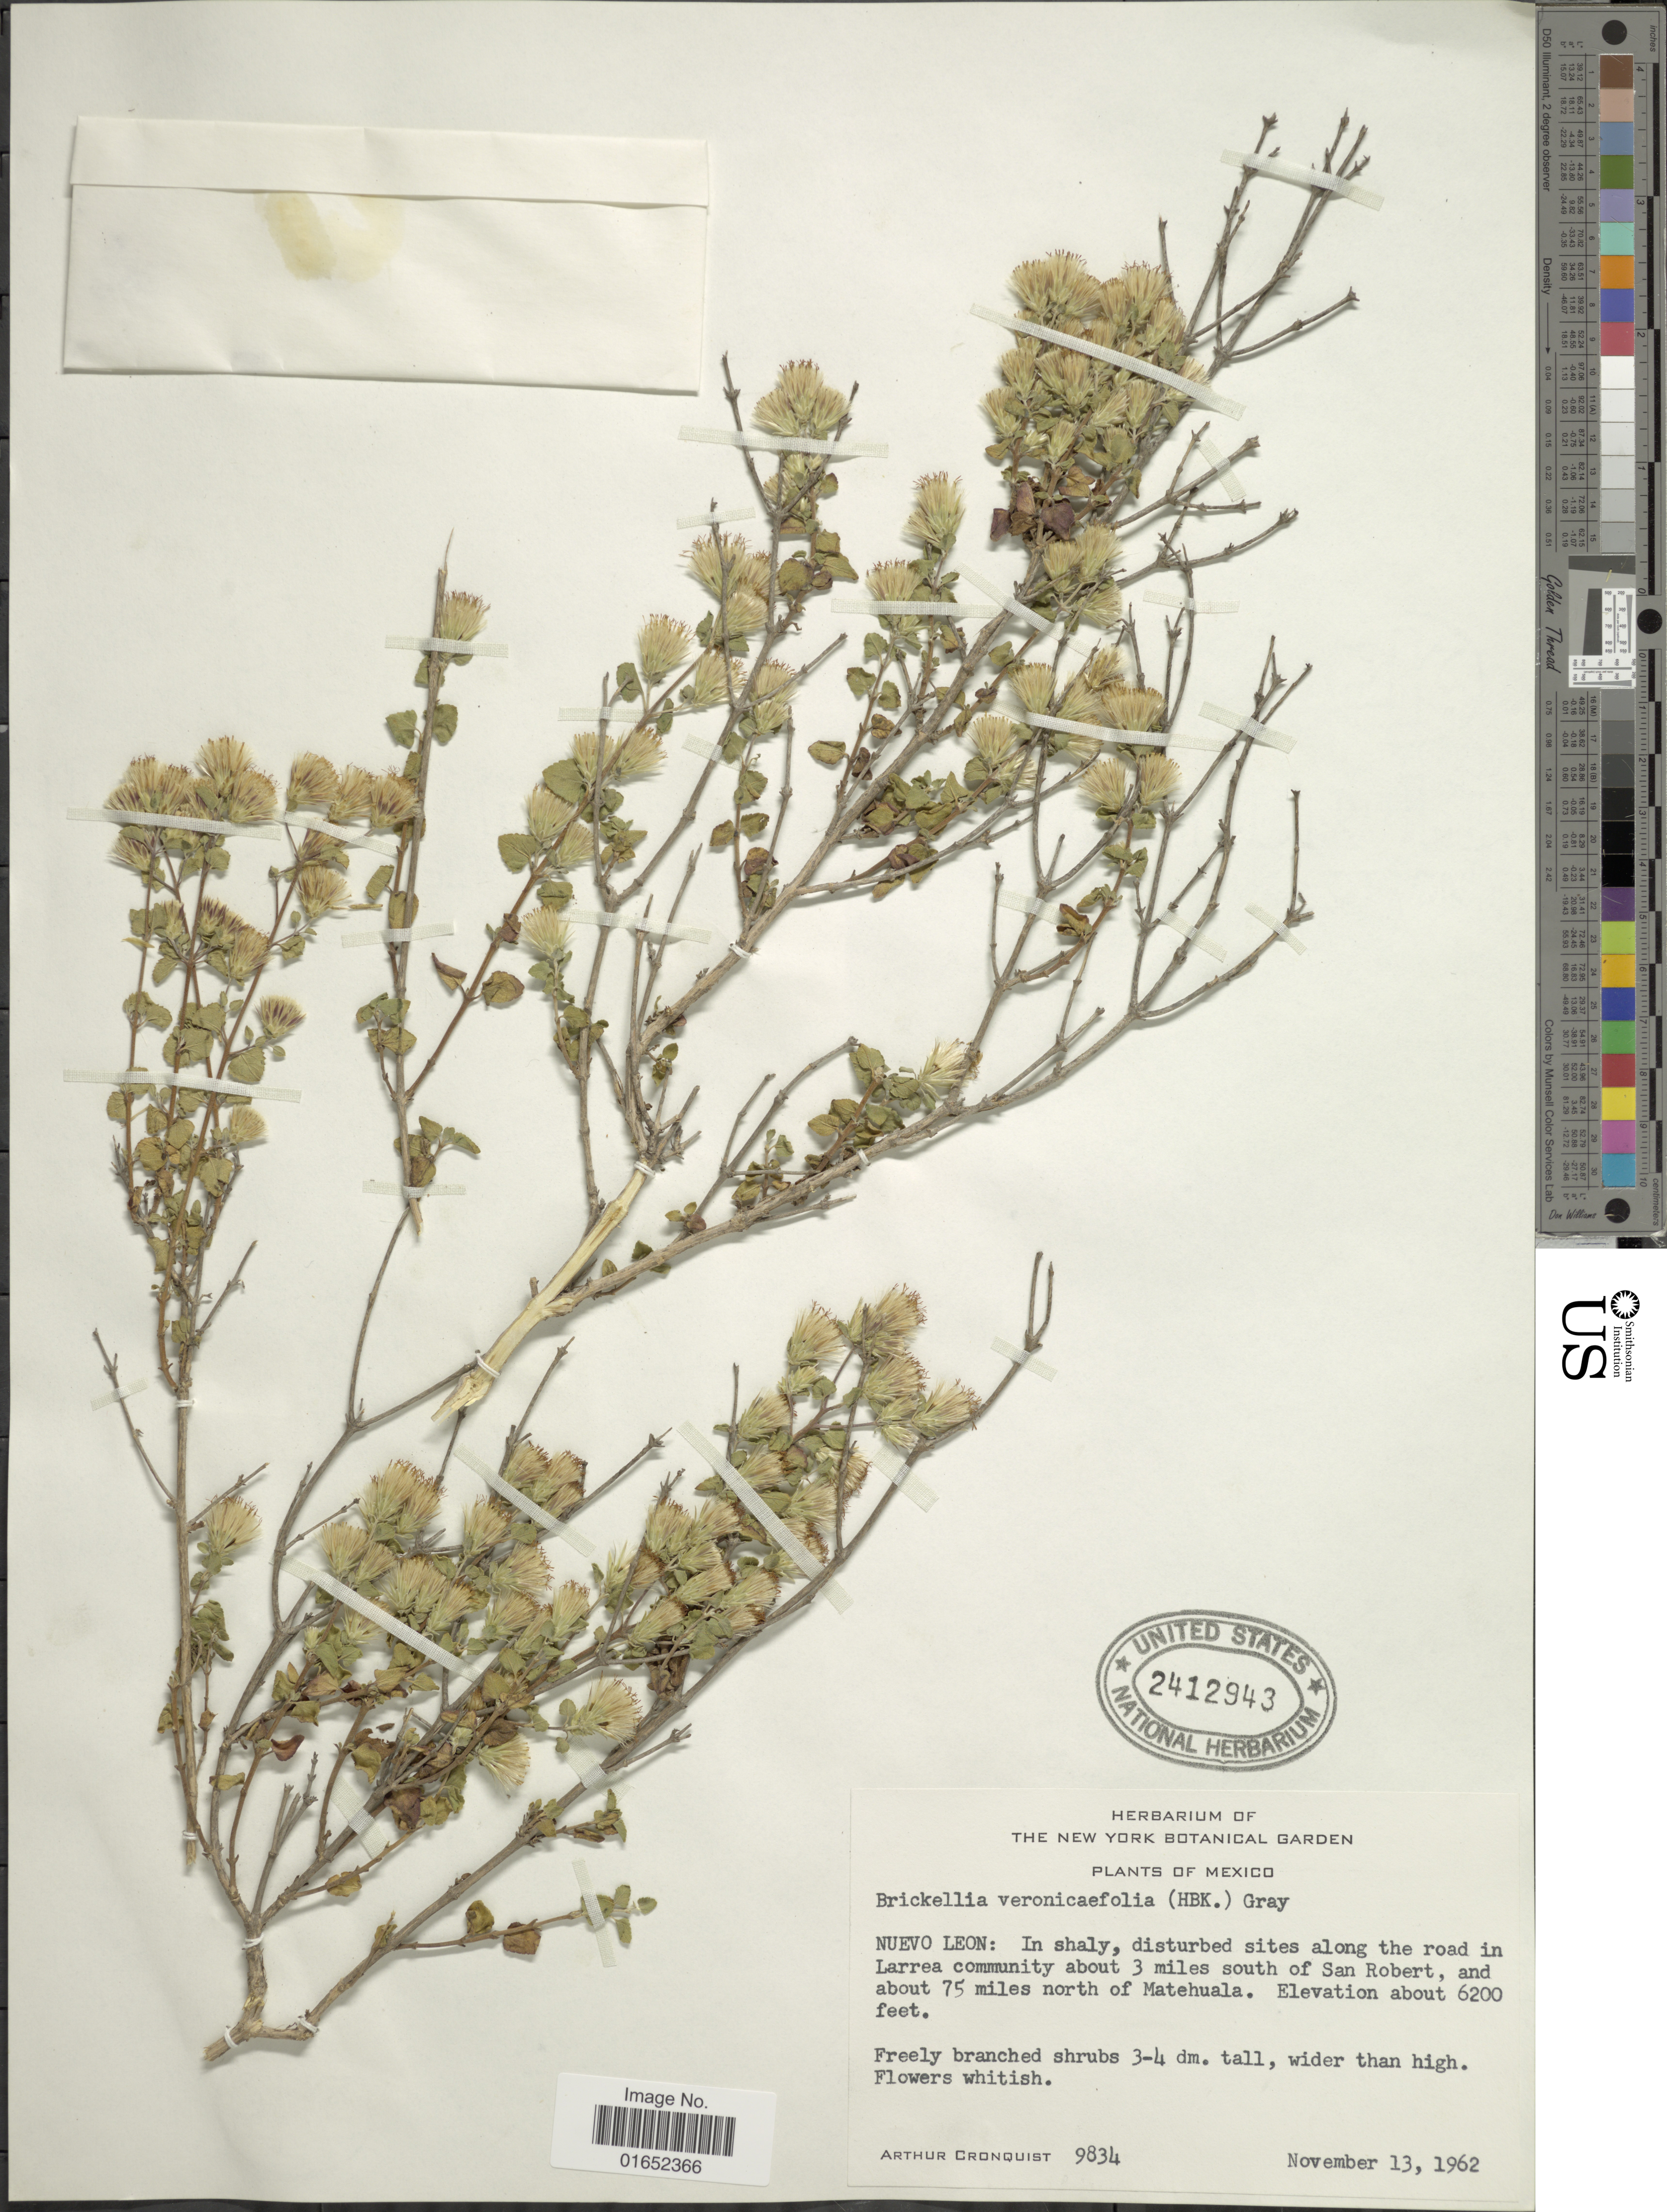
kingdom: Plantae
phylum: Tracheophyta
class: Magnoliopsida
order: Asterales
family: Asteraceae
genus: Brickellia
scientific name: Brickellia veronicaefolia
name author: (Kunth) A. Gray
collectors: A. J. Cronquist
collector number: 9834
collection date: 1962-11-13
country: Mexico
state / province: Nuevo León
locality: In shaly, disturbed sites along the road Larrea community about 3 miles south of San Robert, and about 75 miles north of Matehuala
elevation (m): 1890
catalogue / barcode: US 2412943